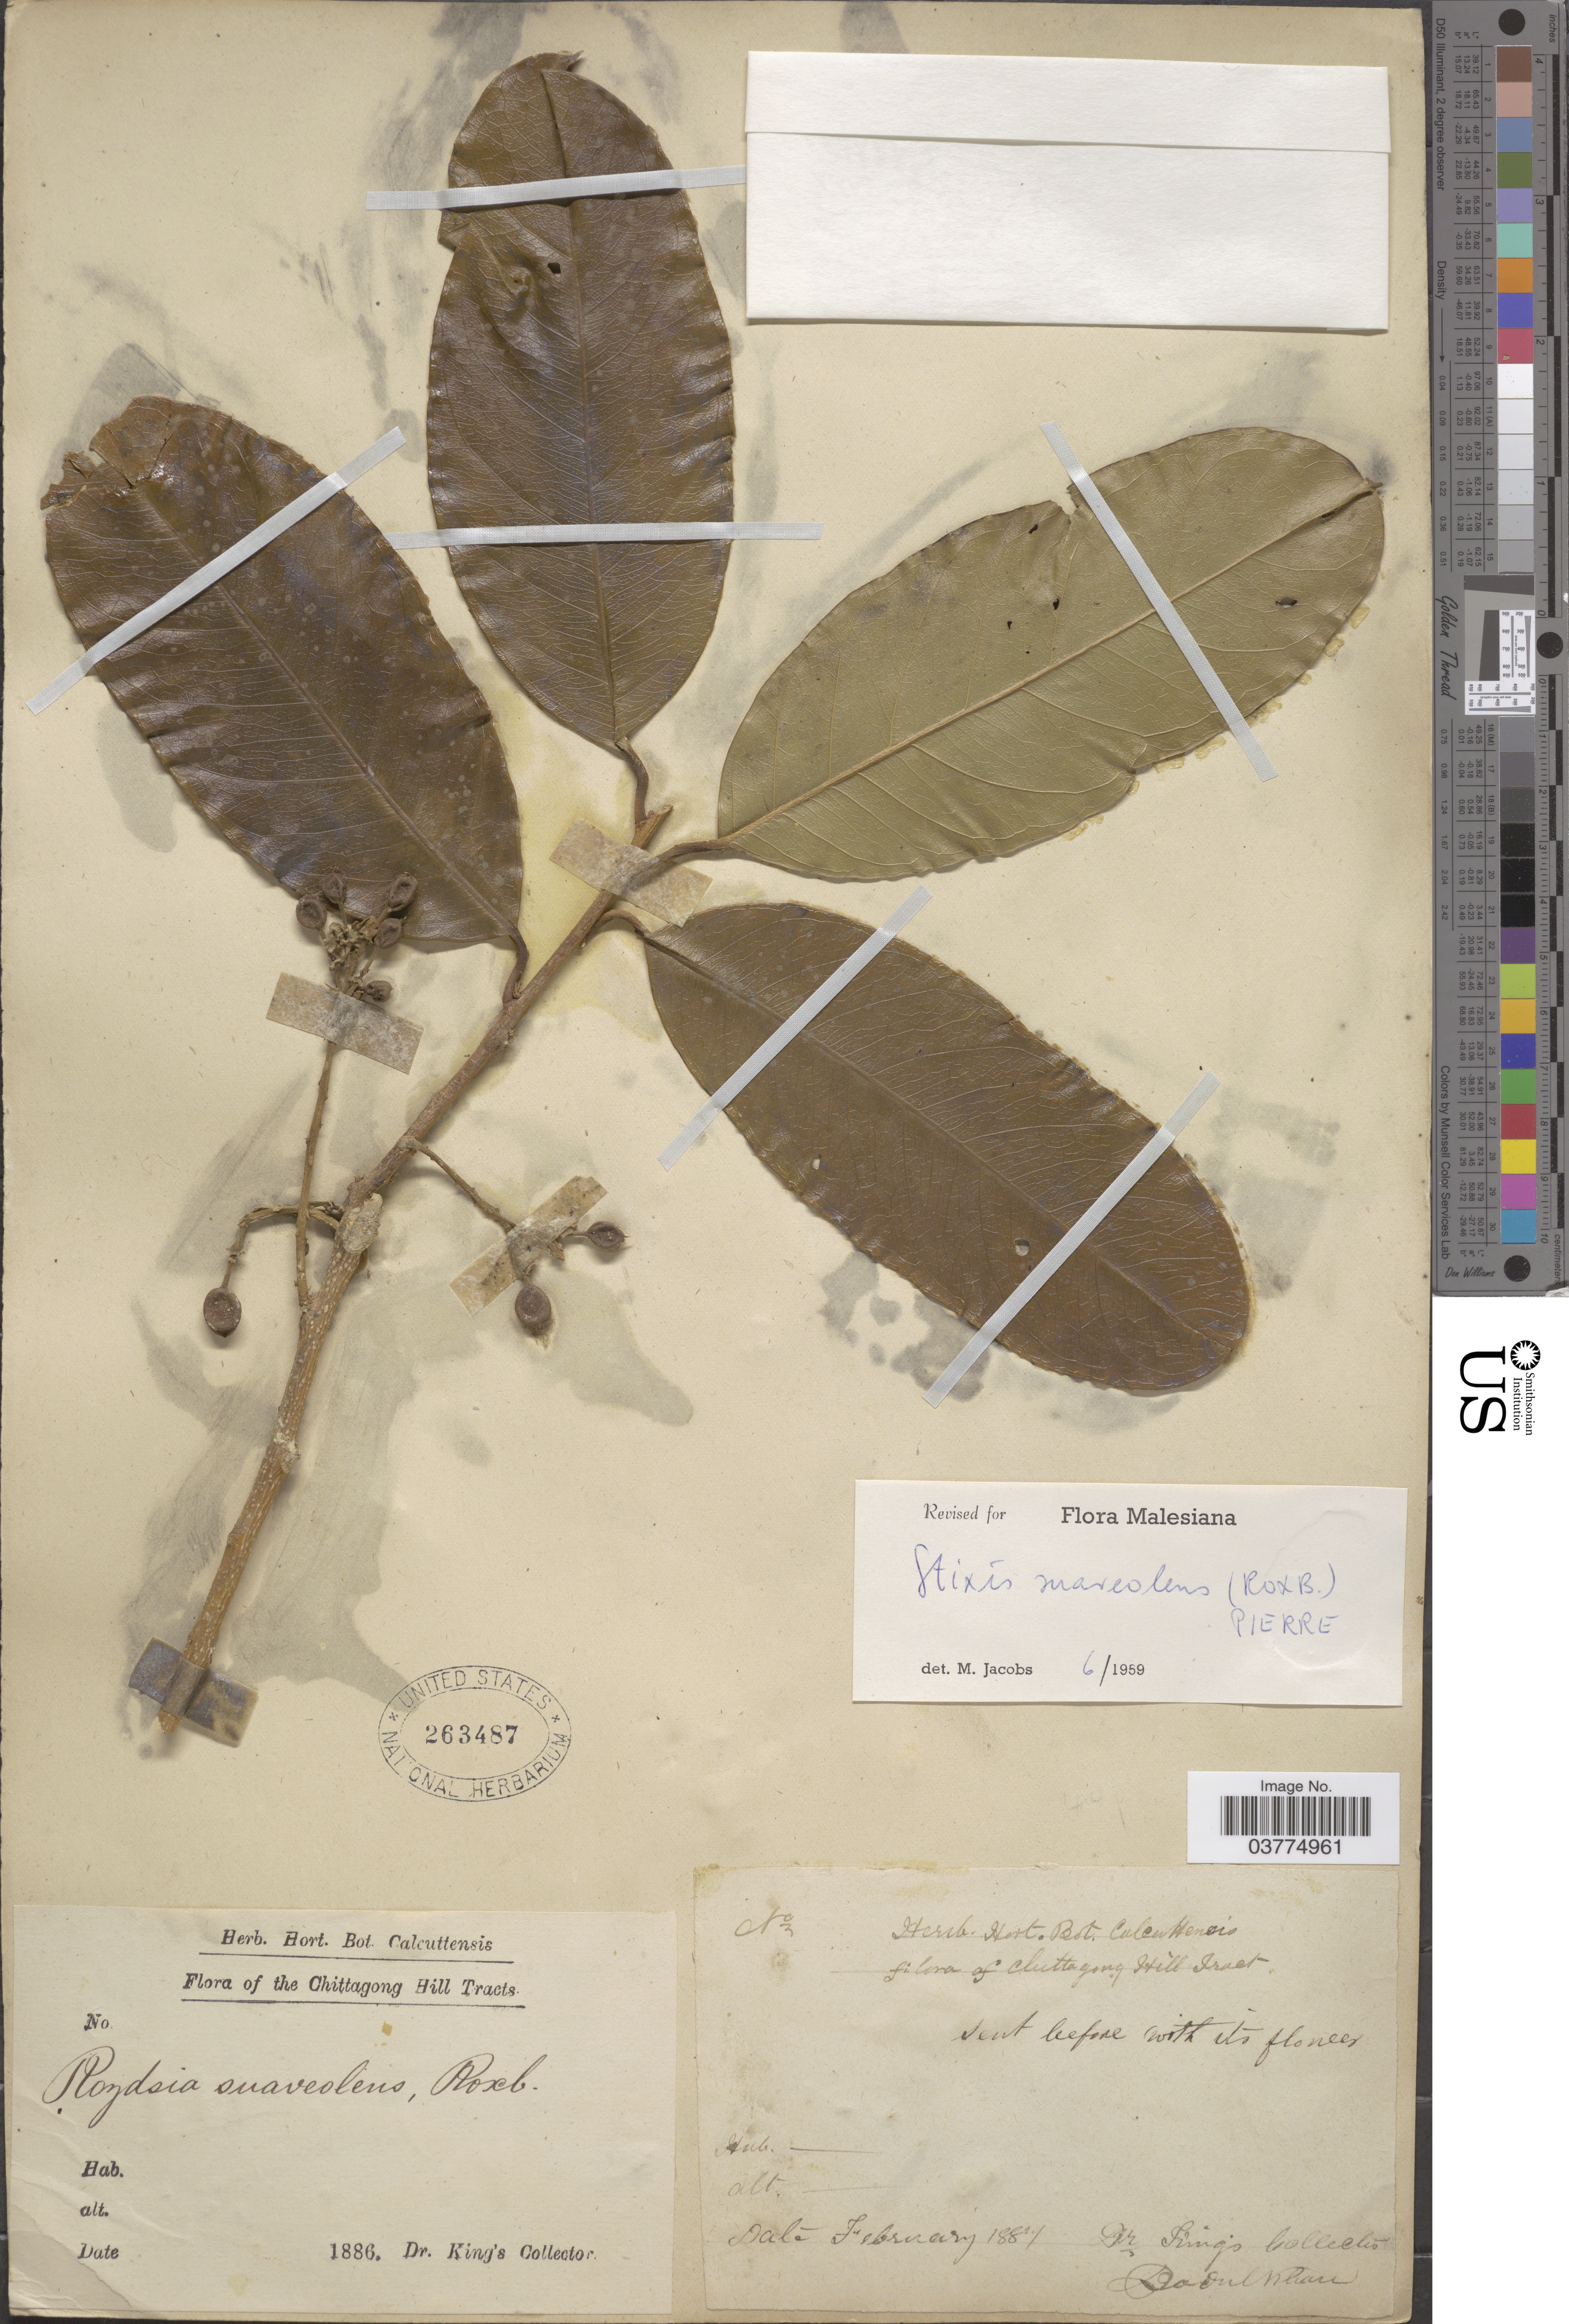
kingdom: Plantae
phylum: Tracheophyta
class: Magnoliopsida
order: Brassicales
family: Stixaceae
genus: Stixis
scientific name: Stixis suaveolens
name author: (Roxburgh) Baill.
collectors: Dr. King's collector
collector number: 3*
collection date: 1886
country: Bangladesh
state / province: Chittagong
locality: The Chittagong Hill Tracts.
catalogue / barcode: US 263487